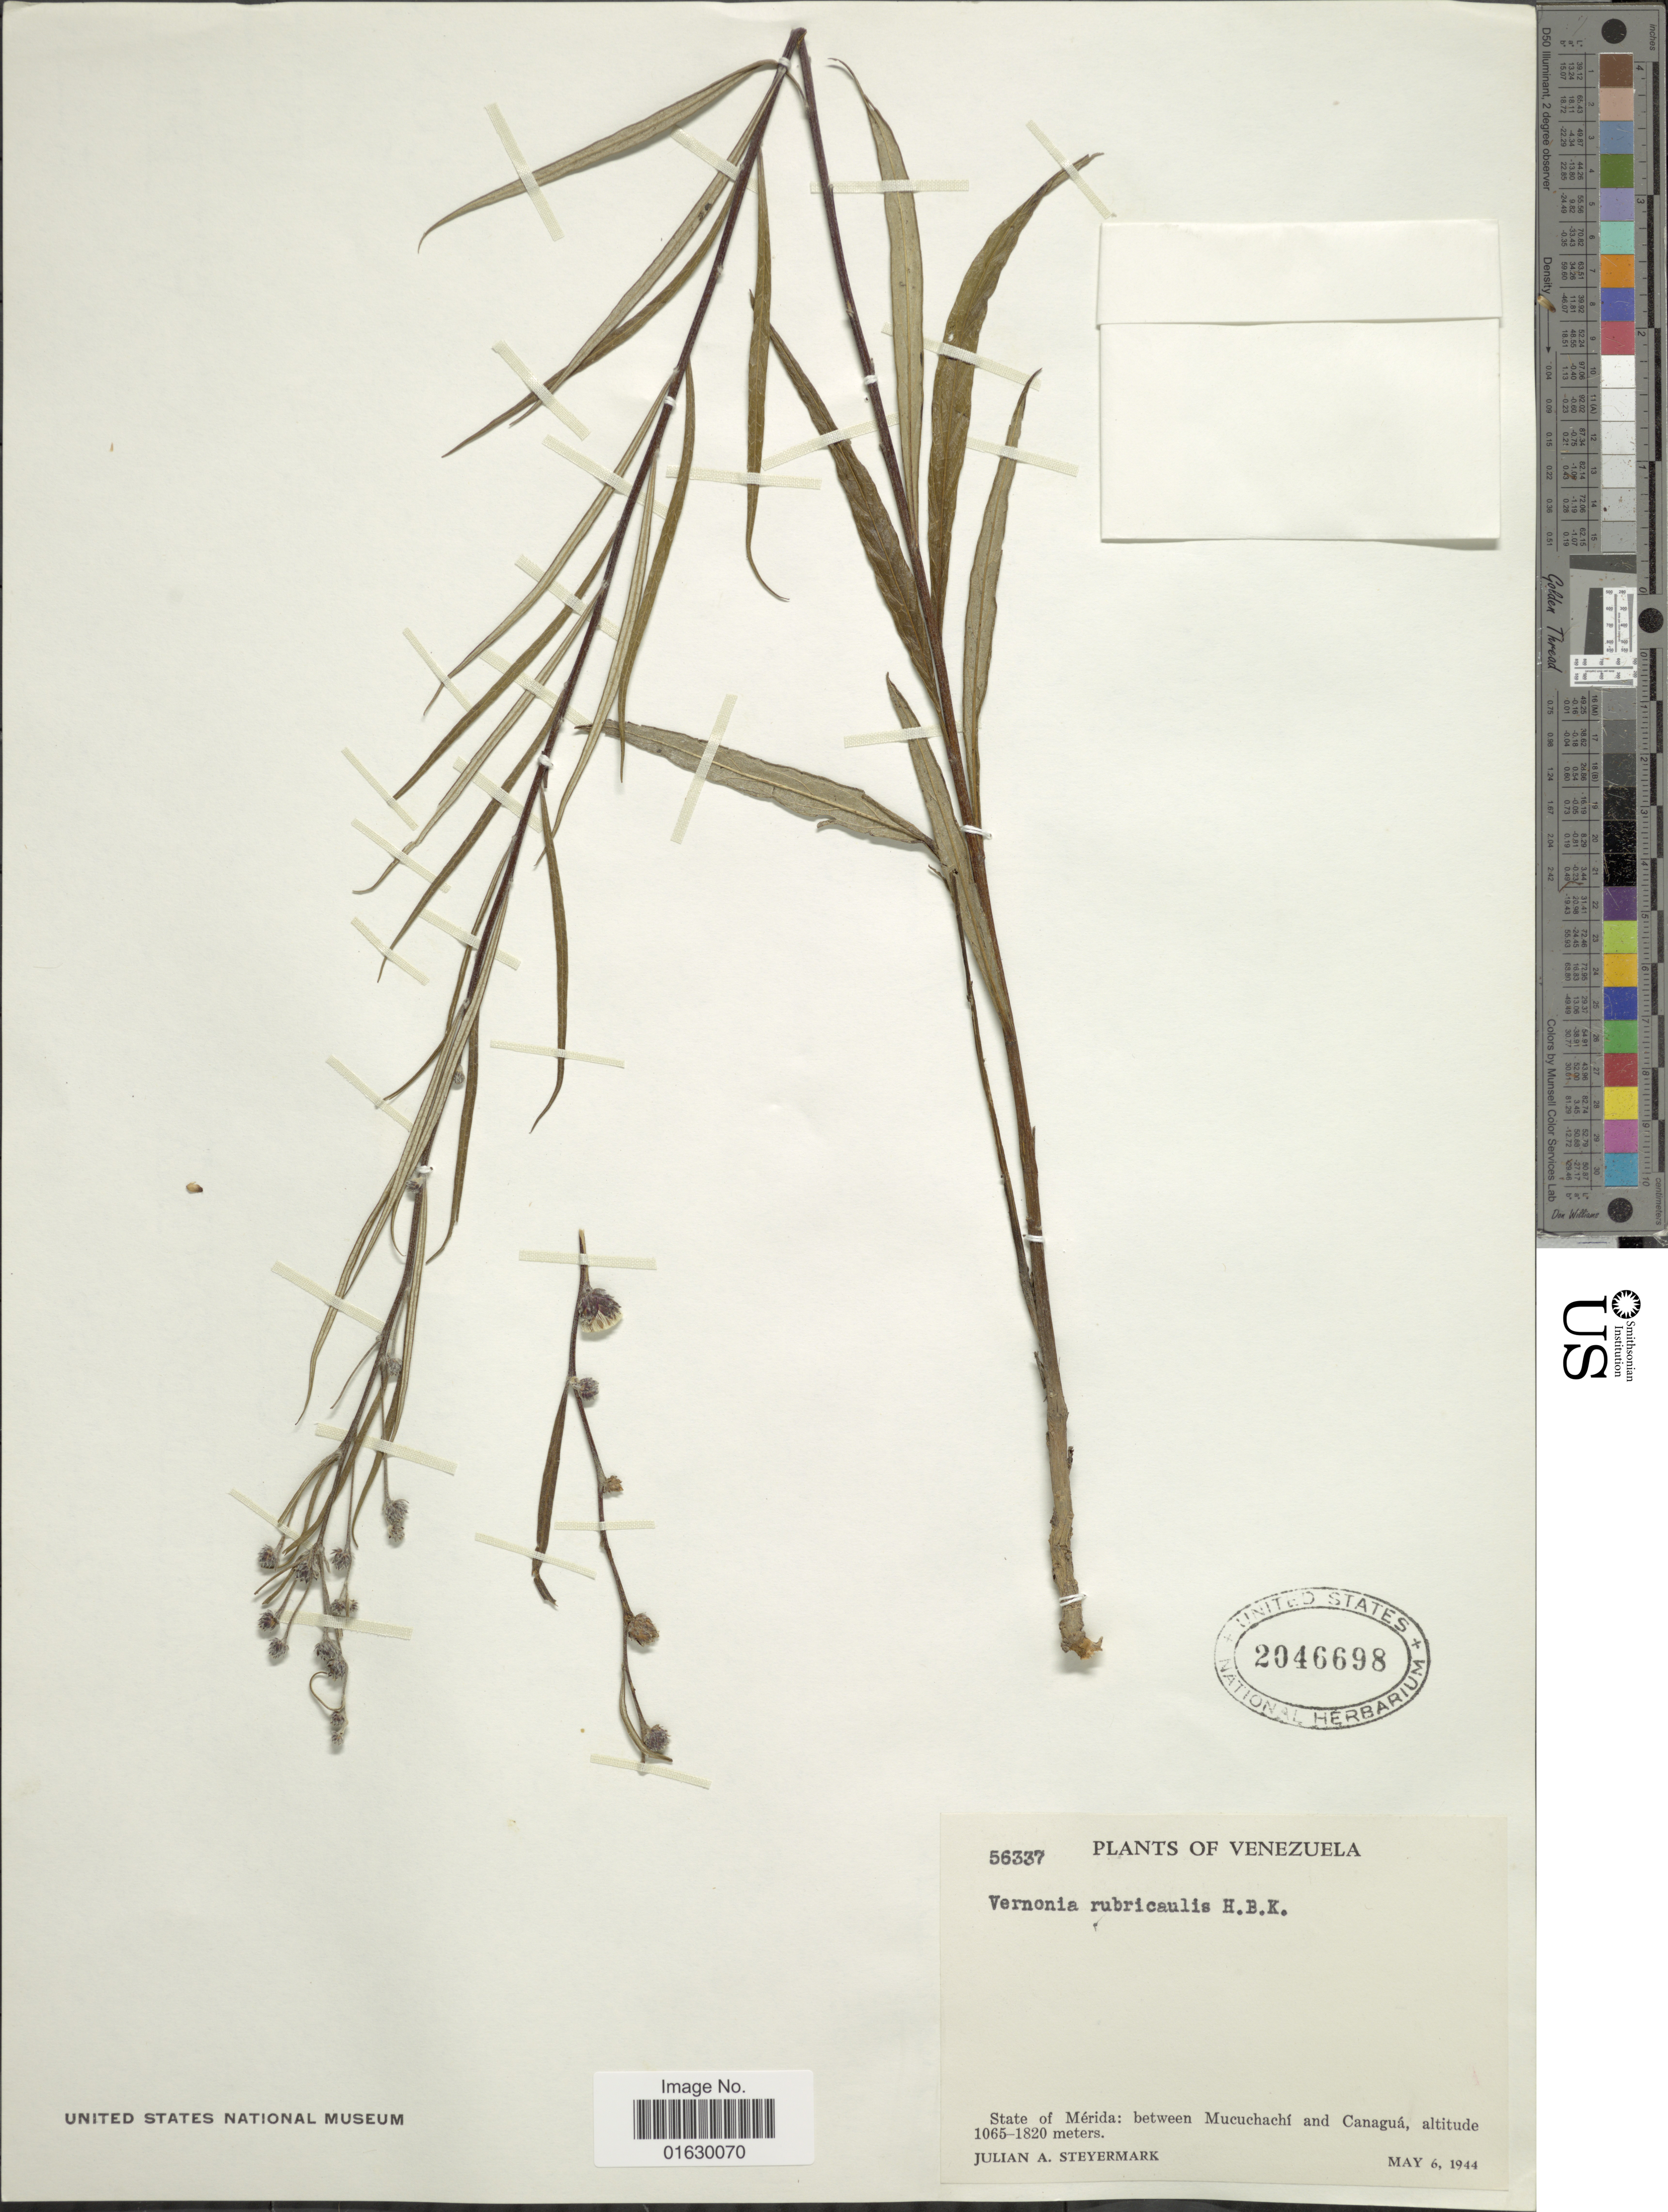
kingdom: Plantae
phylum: Tracheophyta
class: Magnoliopsida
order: Asterales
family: Asteraceae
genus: Lessingianthus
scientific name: Lessingianthus rubricaulis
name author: (Humb. & Bonpl.) H. Rob.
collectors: J. Steyermark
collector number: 56337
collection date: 1944-05-06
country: Venezuela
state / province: Mérida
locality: State of Merida, between Mucuchachi and Canagua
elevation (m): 1065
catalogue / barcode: US 2046698